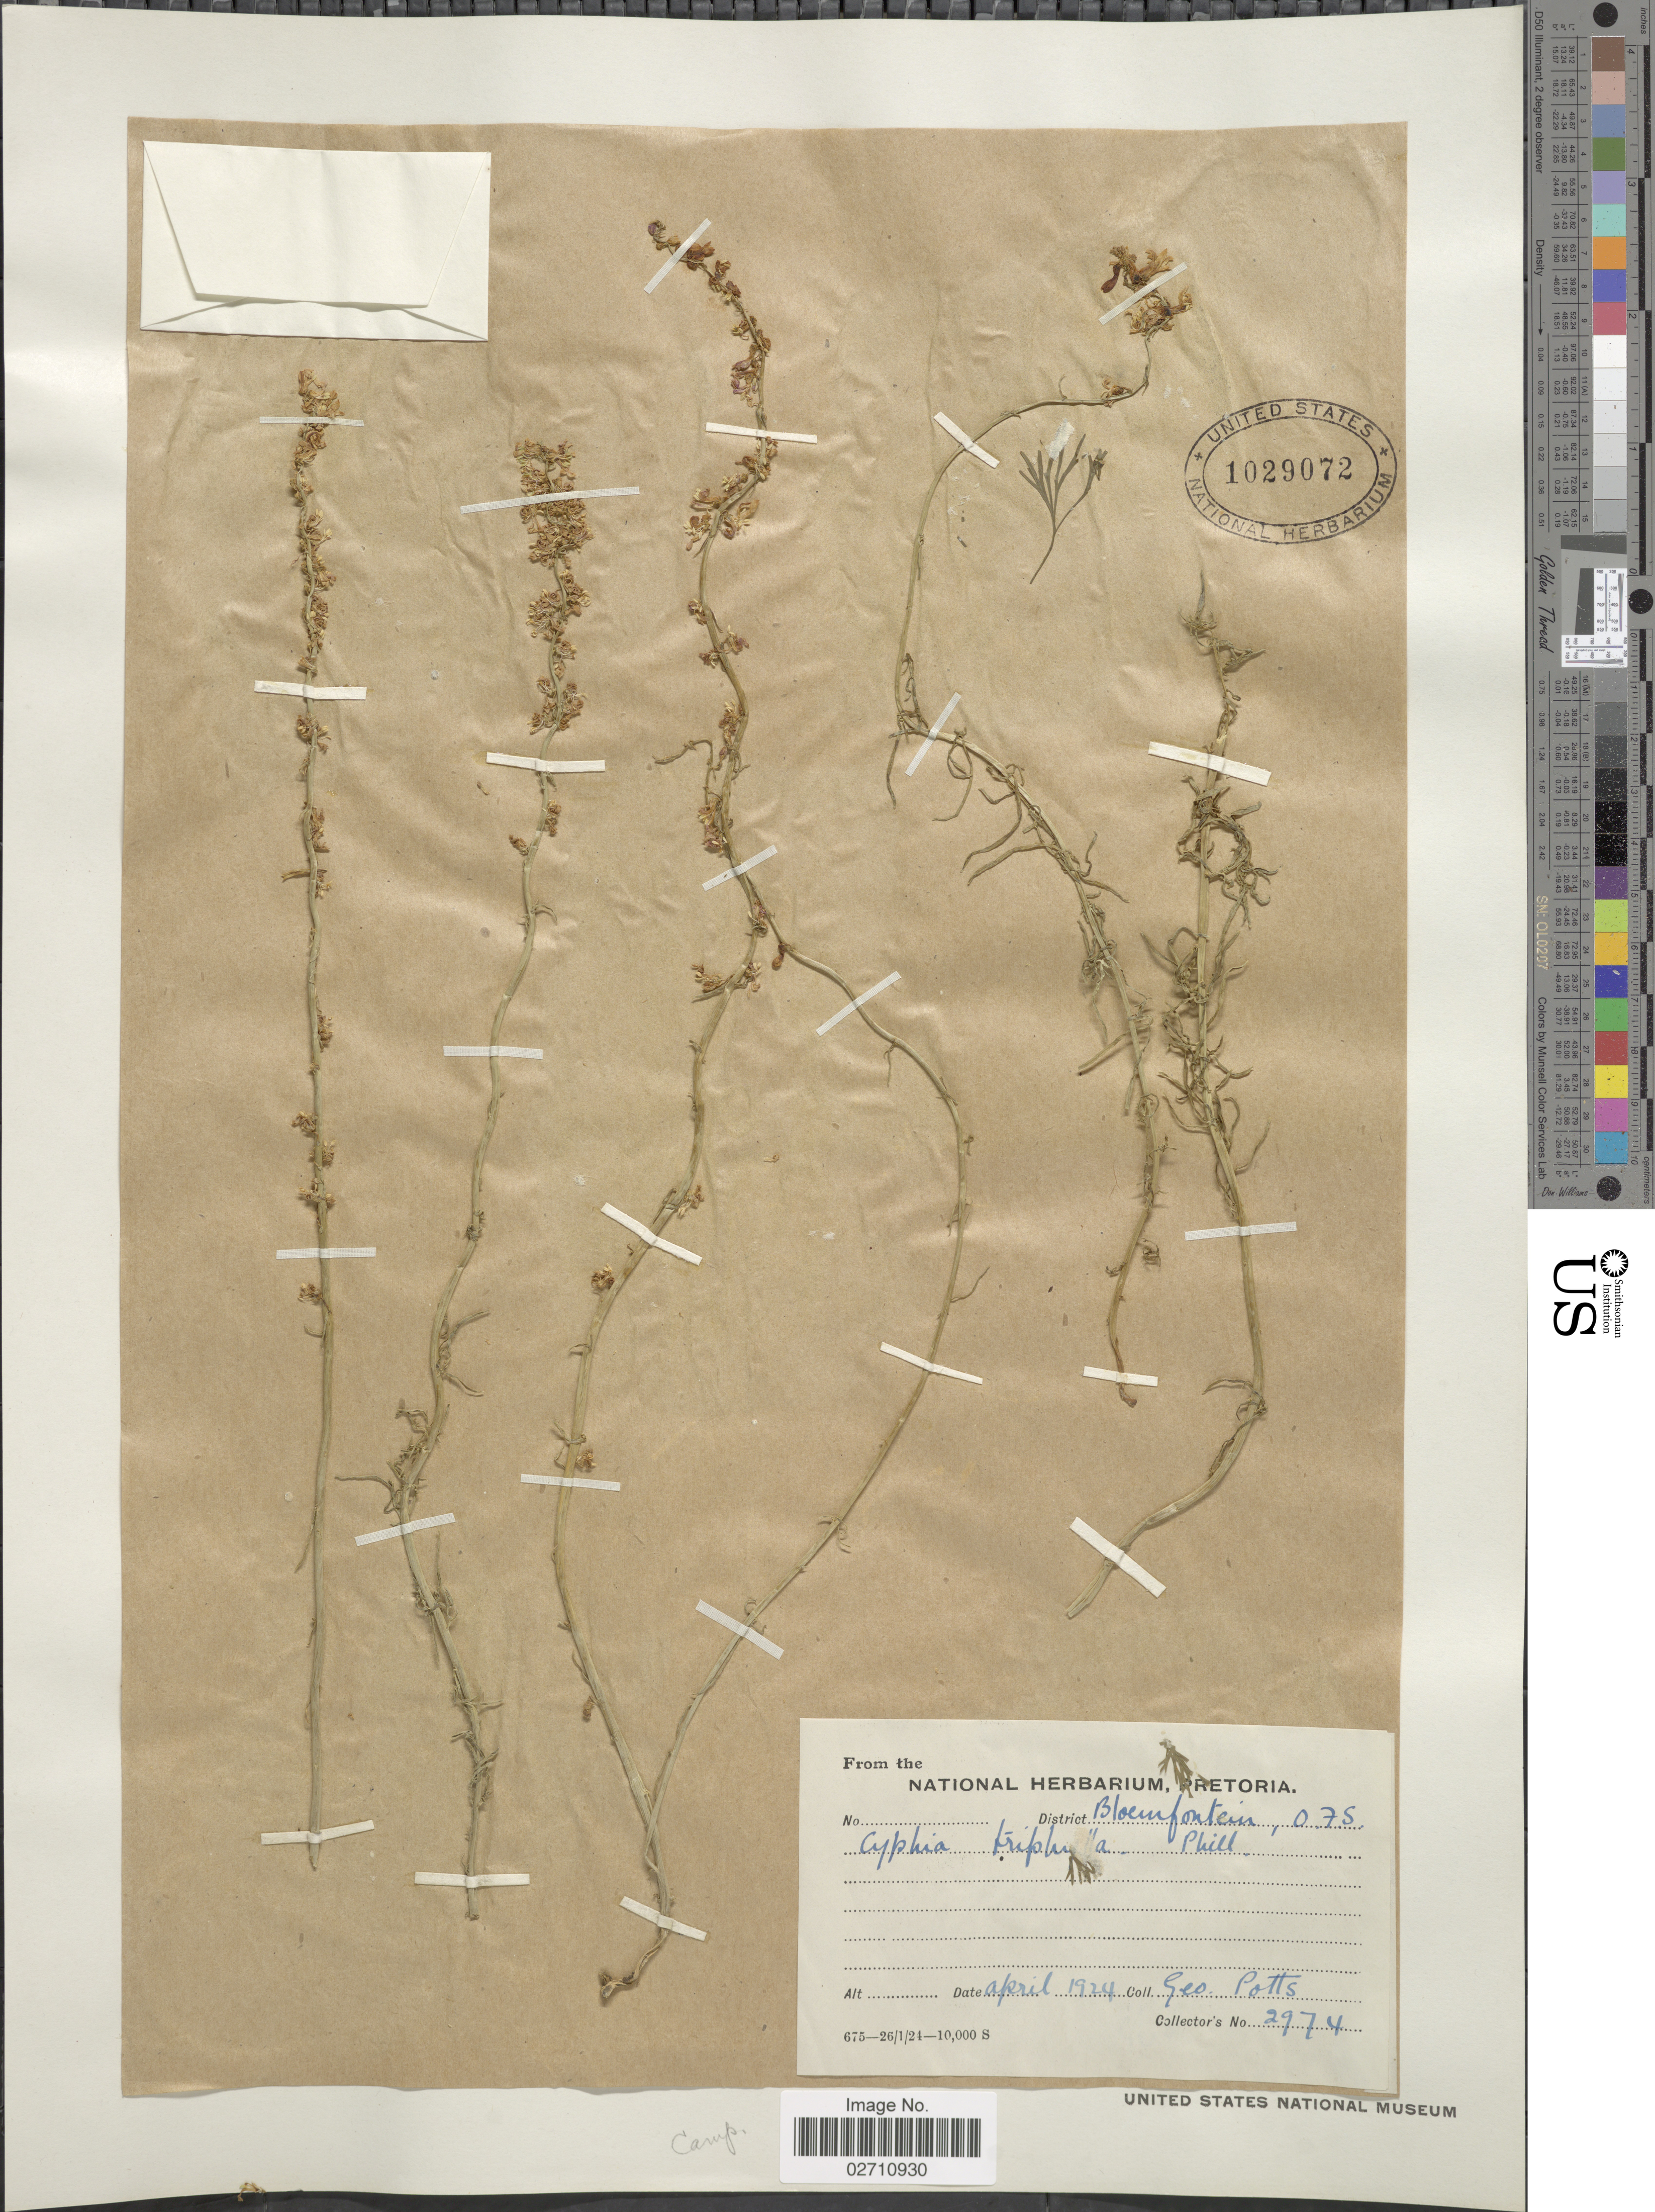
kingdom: Plantae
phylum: Tracheophyta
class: Magnoliopsida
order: Asterales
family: Campanulaceae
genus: Cyphia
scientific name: Cyphia triphylla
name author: E. Phillips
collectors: G. Potts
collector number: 2974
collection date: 1924-04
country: South Africa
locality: District Bloemfontein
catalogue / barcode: US 1029072